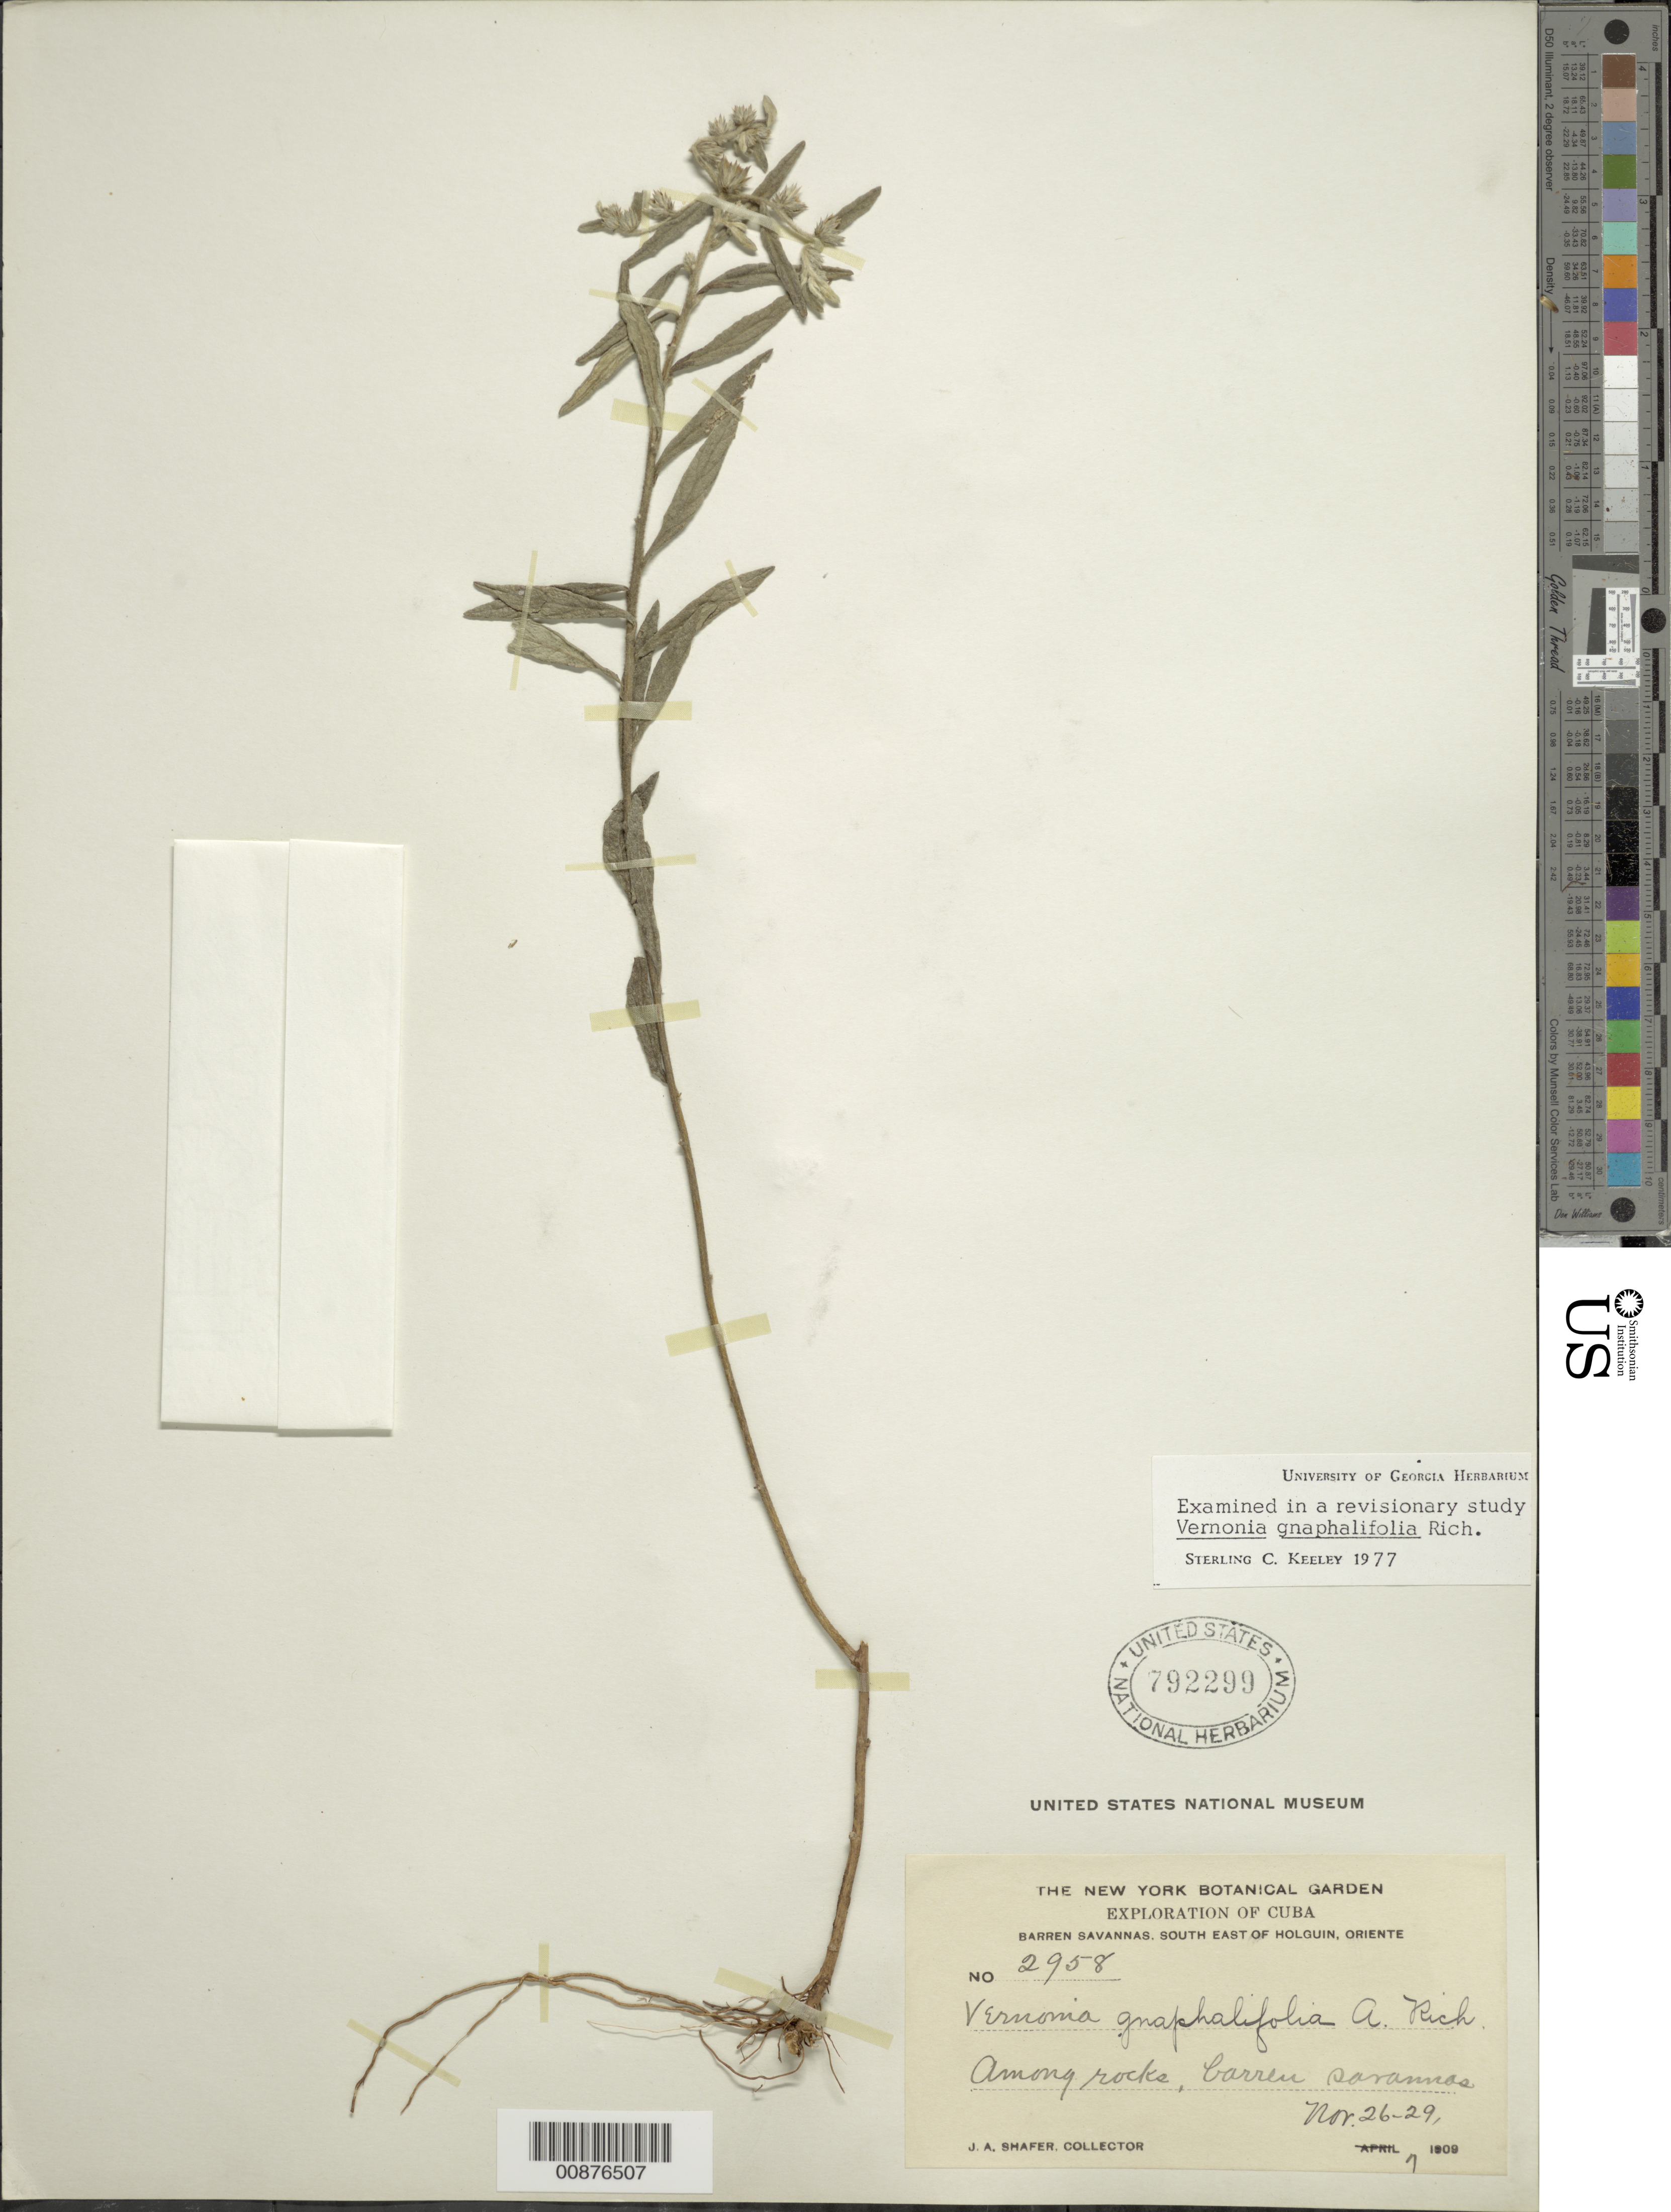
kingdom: Plantae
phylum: Tracheophyta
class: Magnoliopsida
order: Asterales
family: Asteraceae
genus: Lepidaploa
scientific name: Lepidaploa gnaphaliifolia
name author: (A. Rich.) H. Rob.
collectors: J. A. Shafer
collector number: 2958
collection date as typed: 26 Nov 1909 to 29 Nov 1909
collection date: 1909-11-26/1909-11-29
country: Cuba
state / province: Oriente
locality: Savannas SE of Holguin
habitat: Barren savannas, among rocks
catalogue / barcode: US 792299